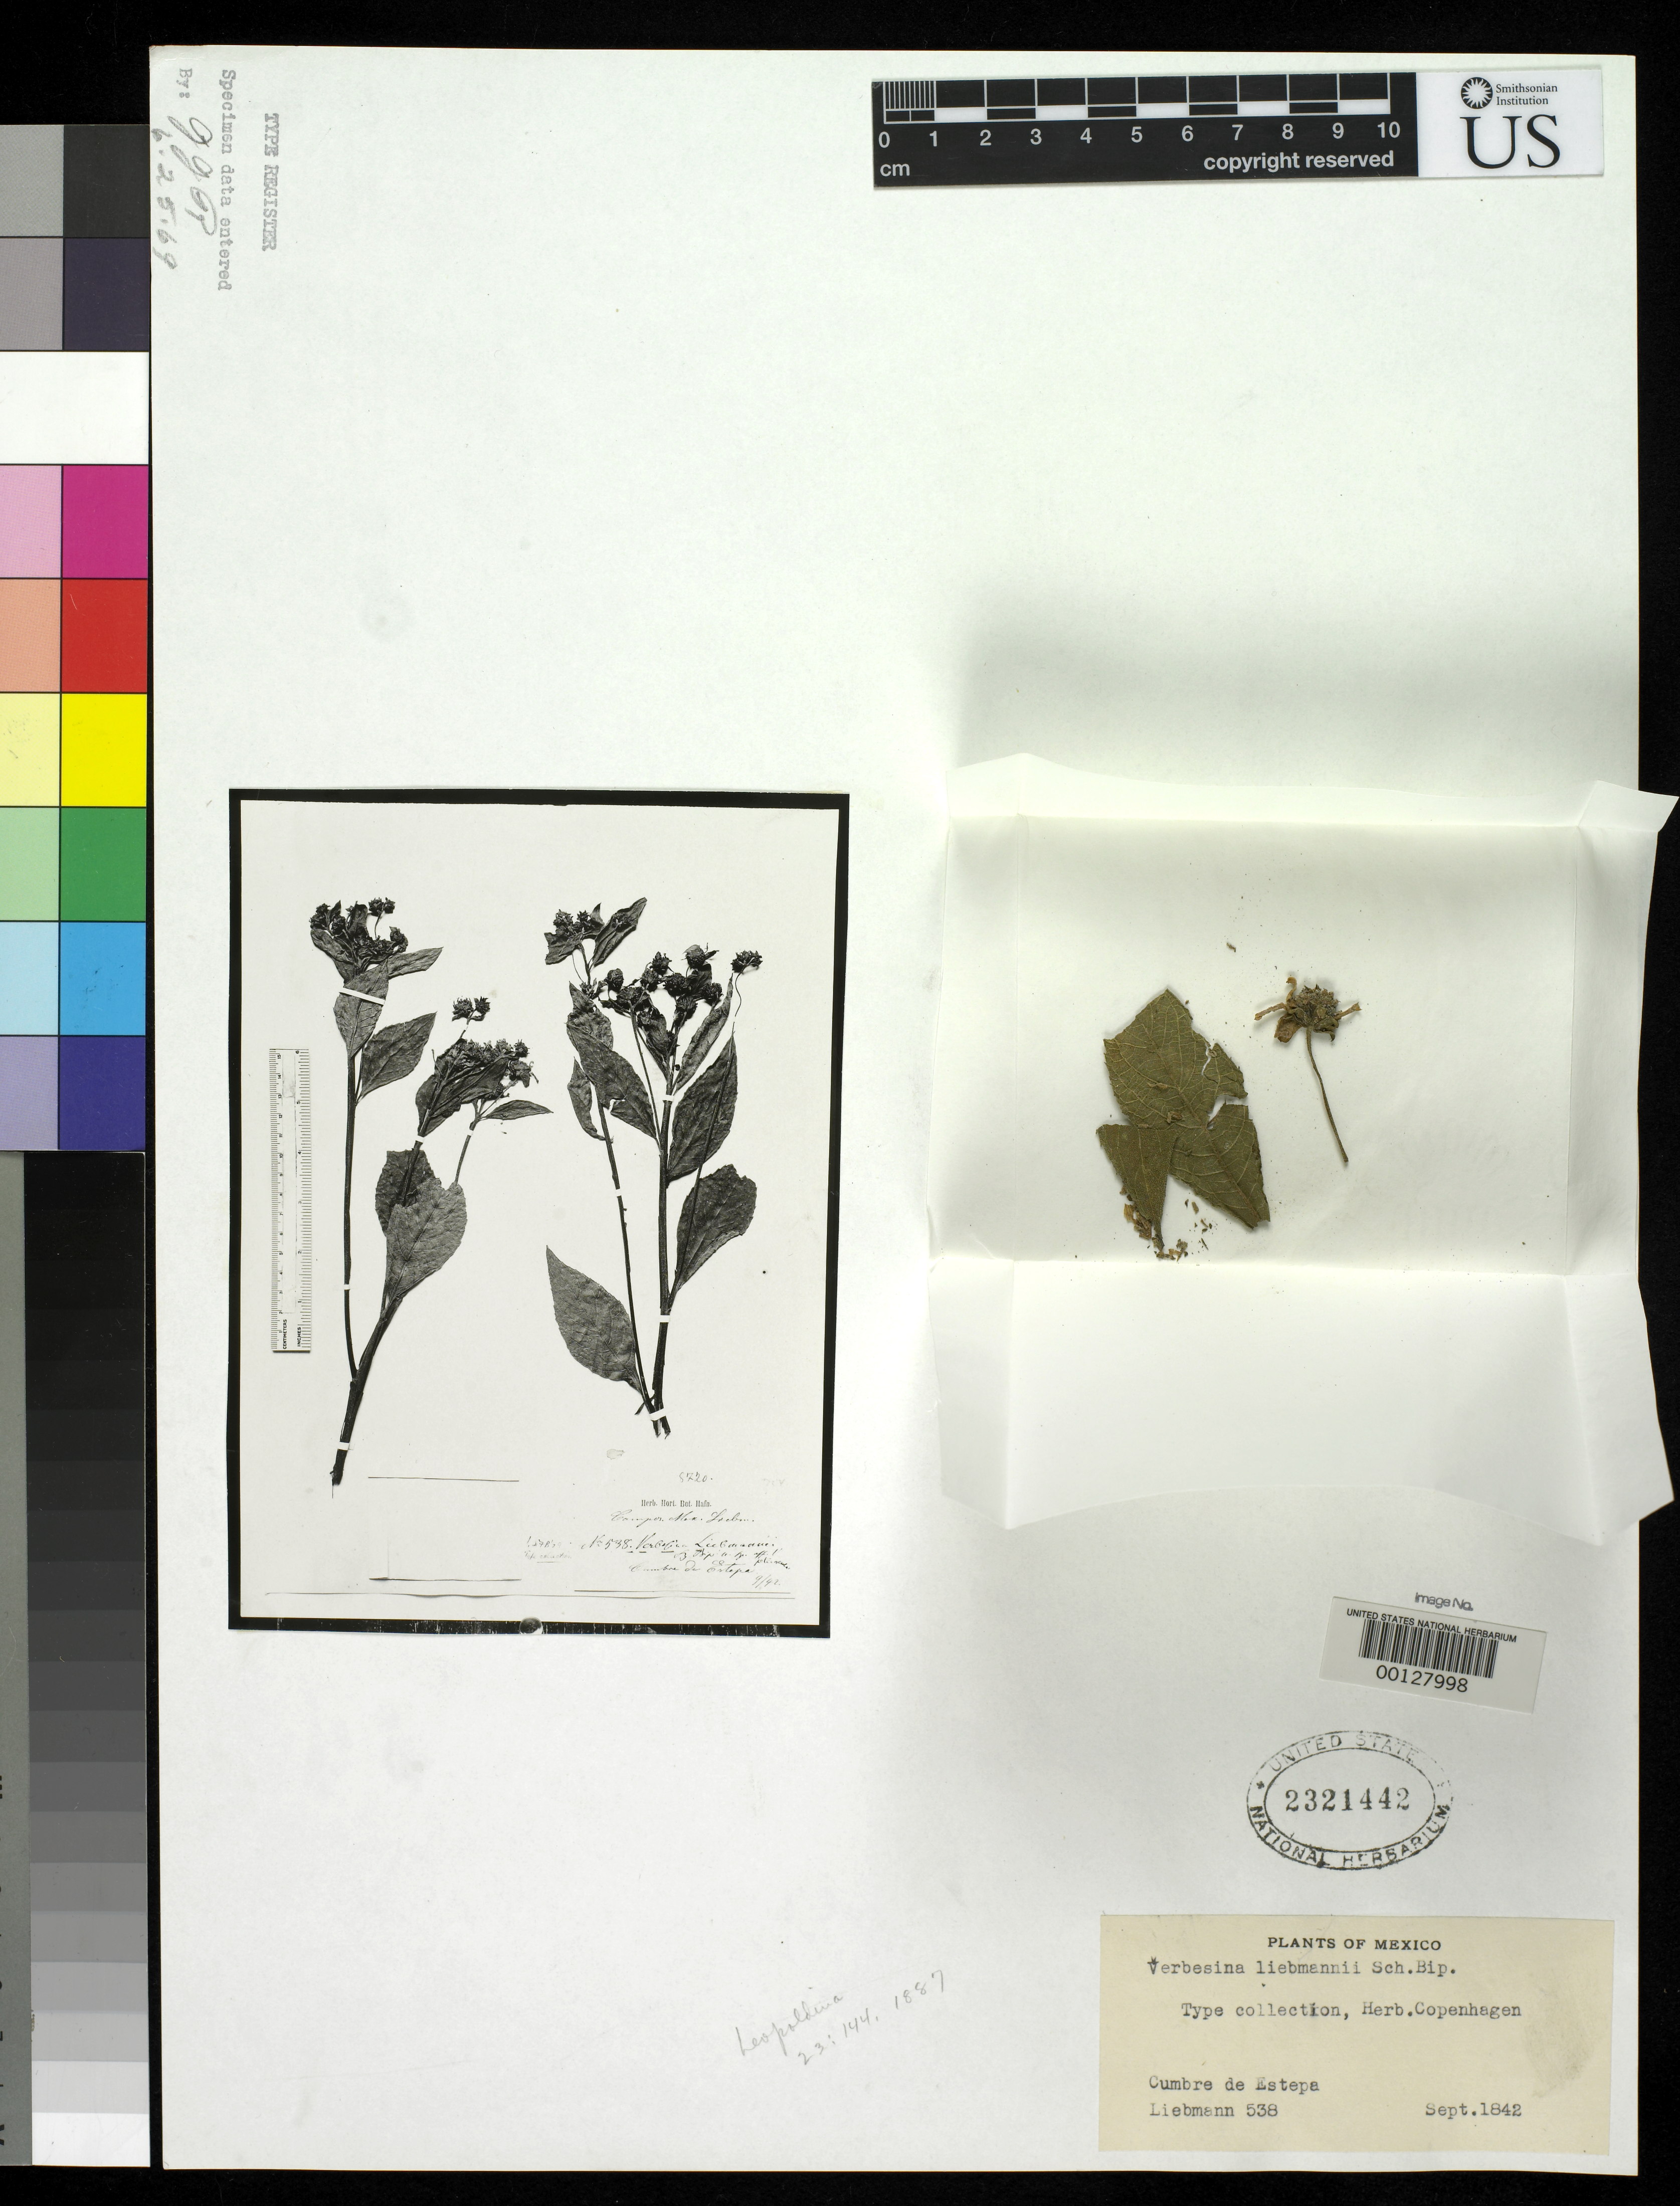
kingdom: Plantae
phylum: Tracheophyta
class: Magnoliopsida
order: Asterales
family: Asteraceae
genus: Verbesina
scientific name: Verbesina liebmannii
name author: Sch. Bip. ex Klatt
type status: Type Fragment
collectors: F. M. Liebmann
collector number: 538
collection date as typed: Sep 1842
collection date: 1842-09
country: Mexico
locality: Cumbre de Estepa.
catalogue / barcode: US 2321442